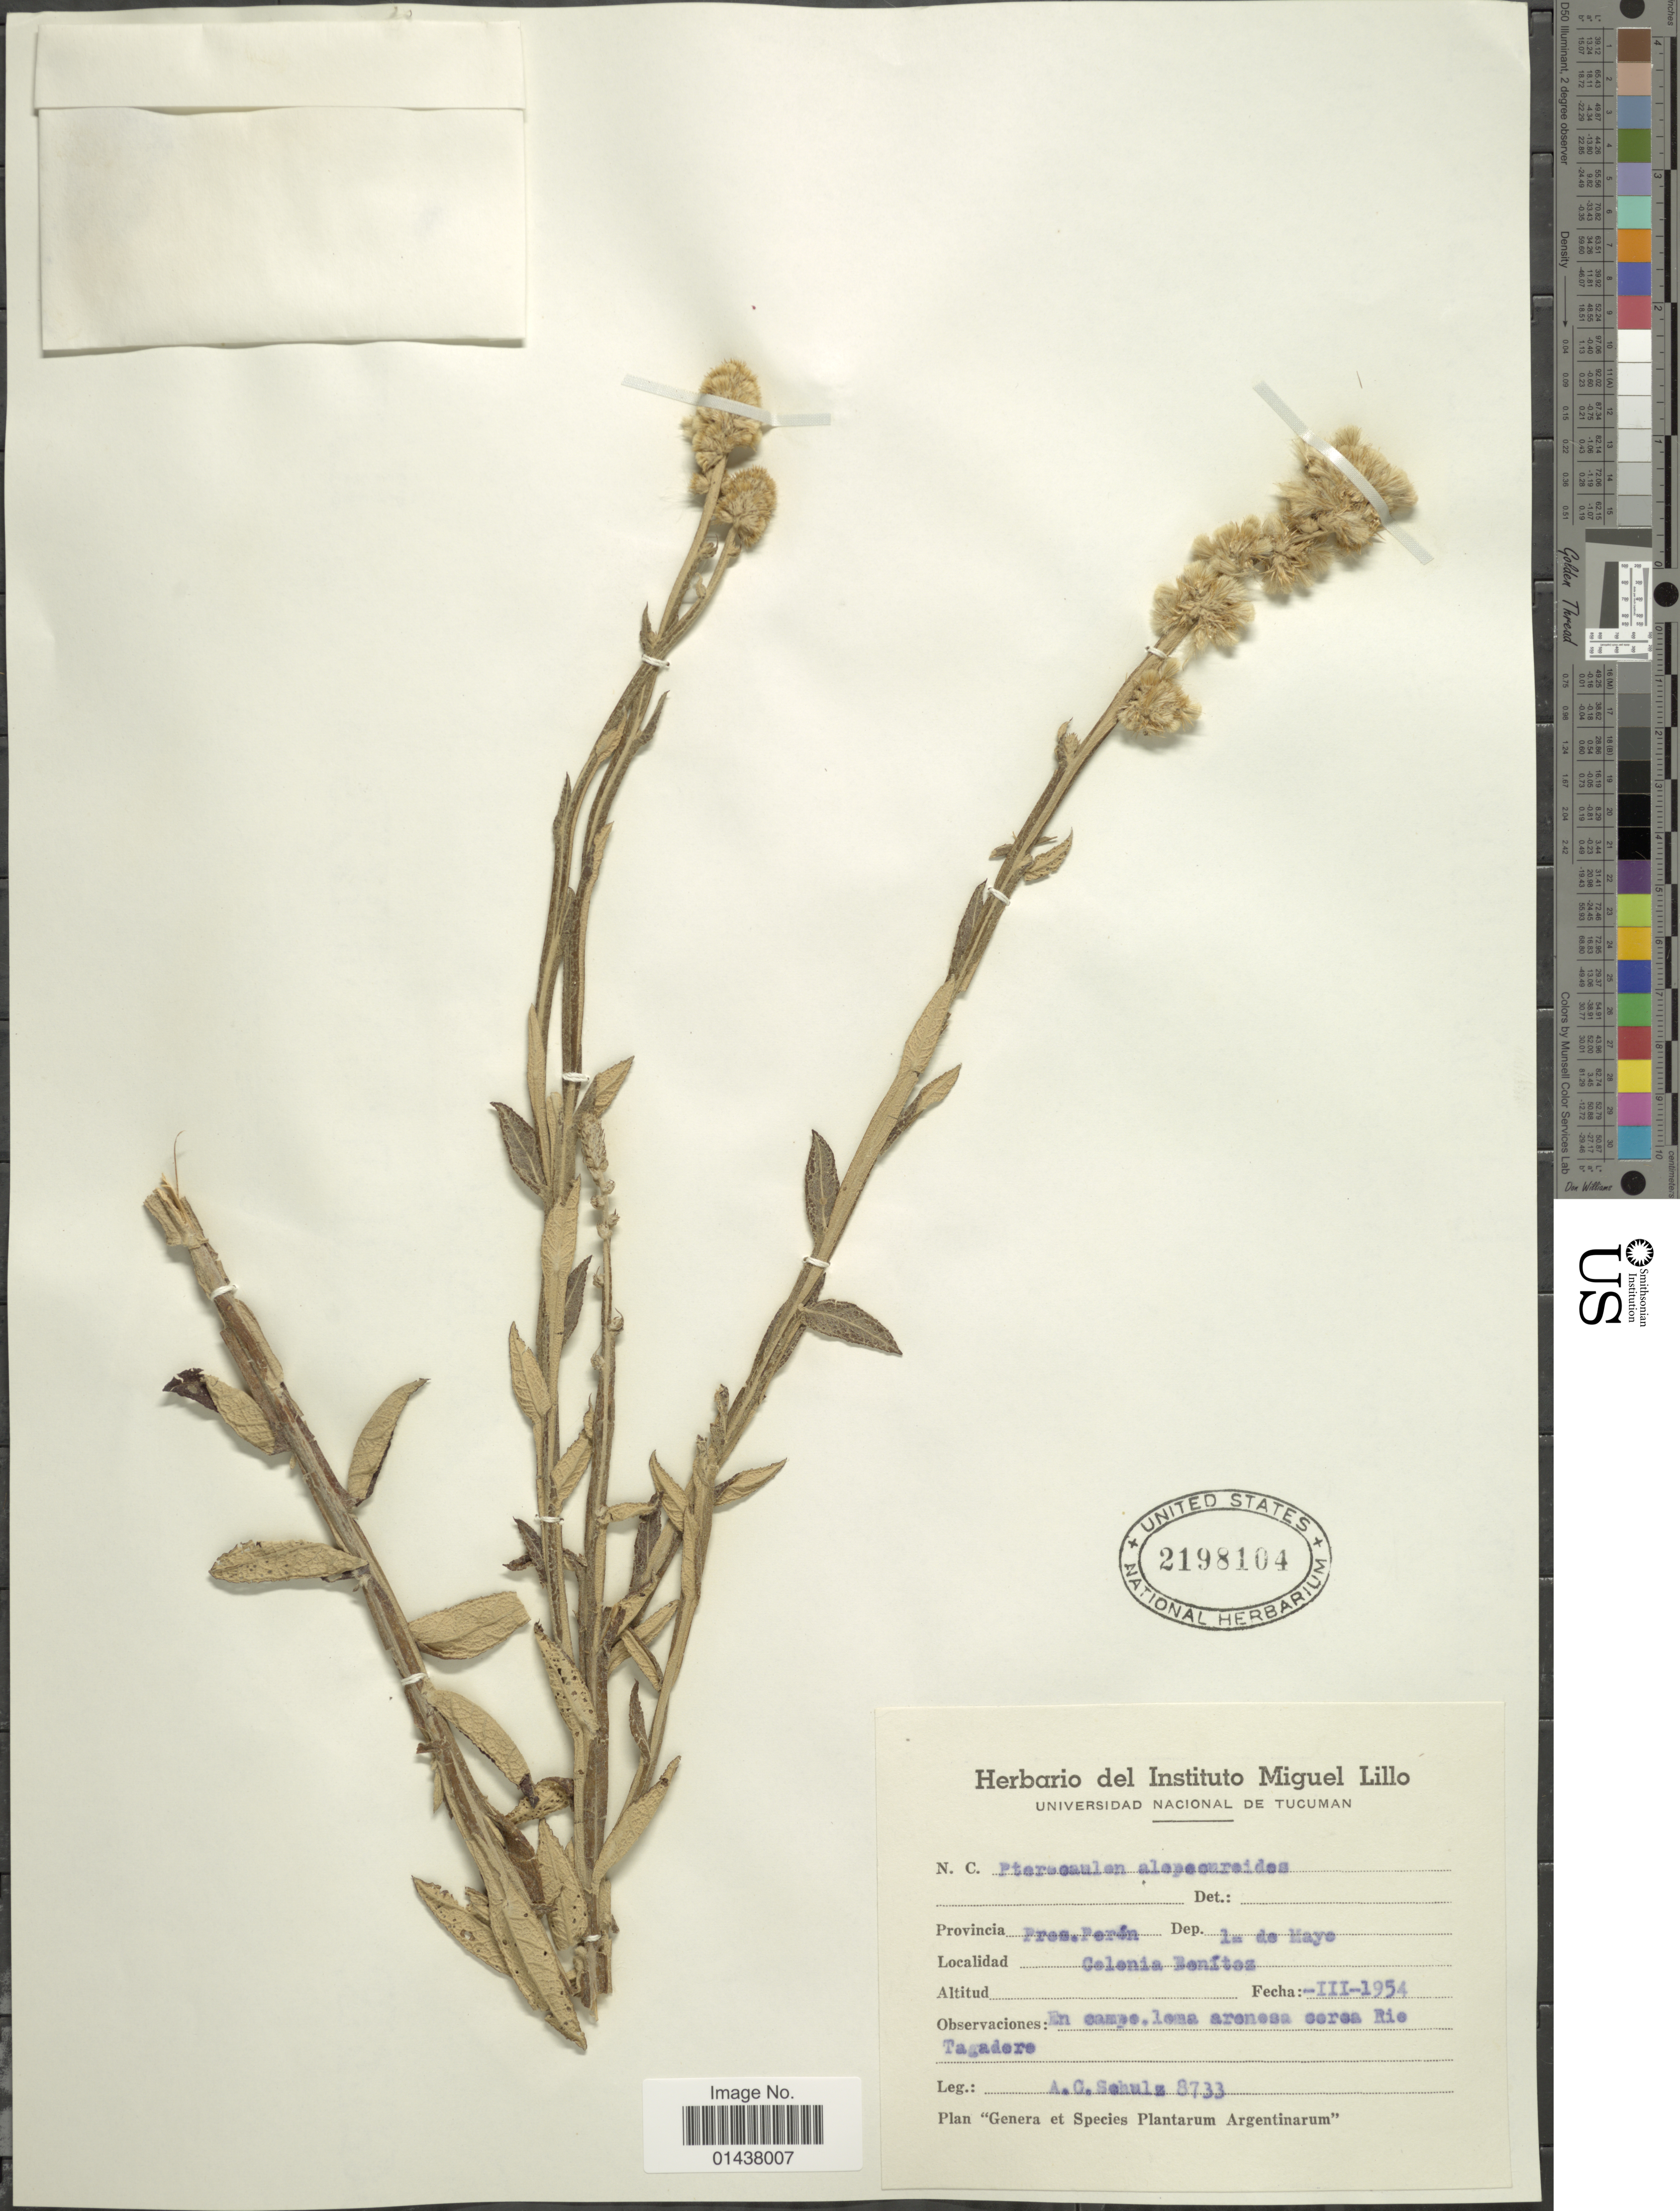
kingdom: Plantae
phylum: Tracheophyta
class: Magnoliopsida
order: Asterales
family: Asteraceae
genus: Pterocaulon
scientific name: Pterocaulon alopecuroides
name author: (Lam.) DC.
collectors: A. Schulz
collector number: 8733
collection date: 1954-03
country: Argentina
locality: Provincia Pres. Peron, Dep. la de Mayo, Celenia Bonitez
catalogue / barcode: US 2198104